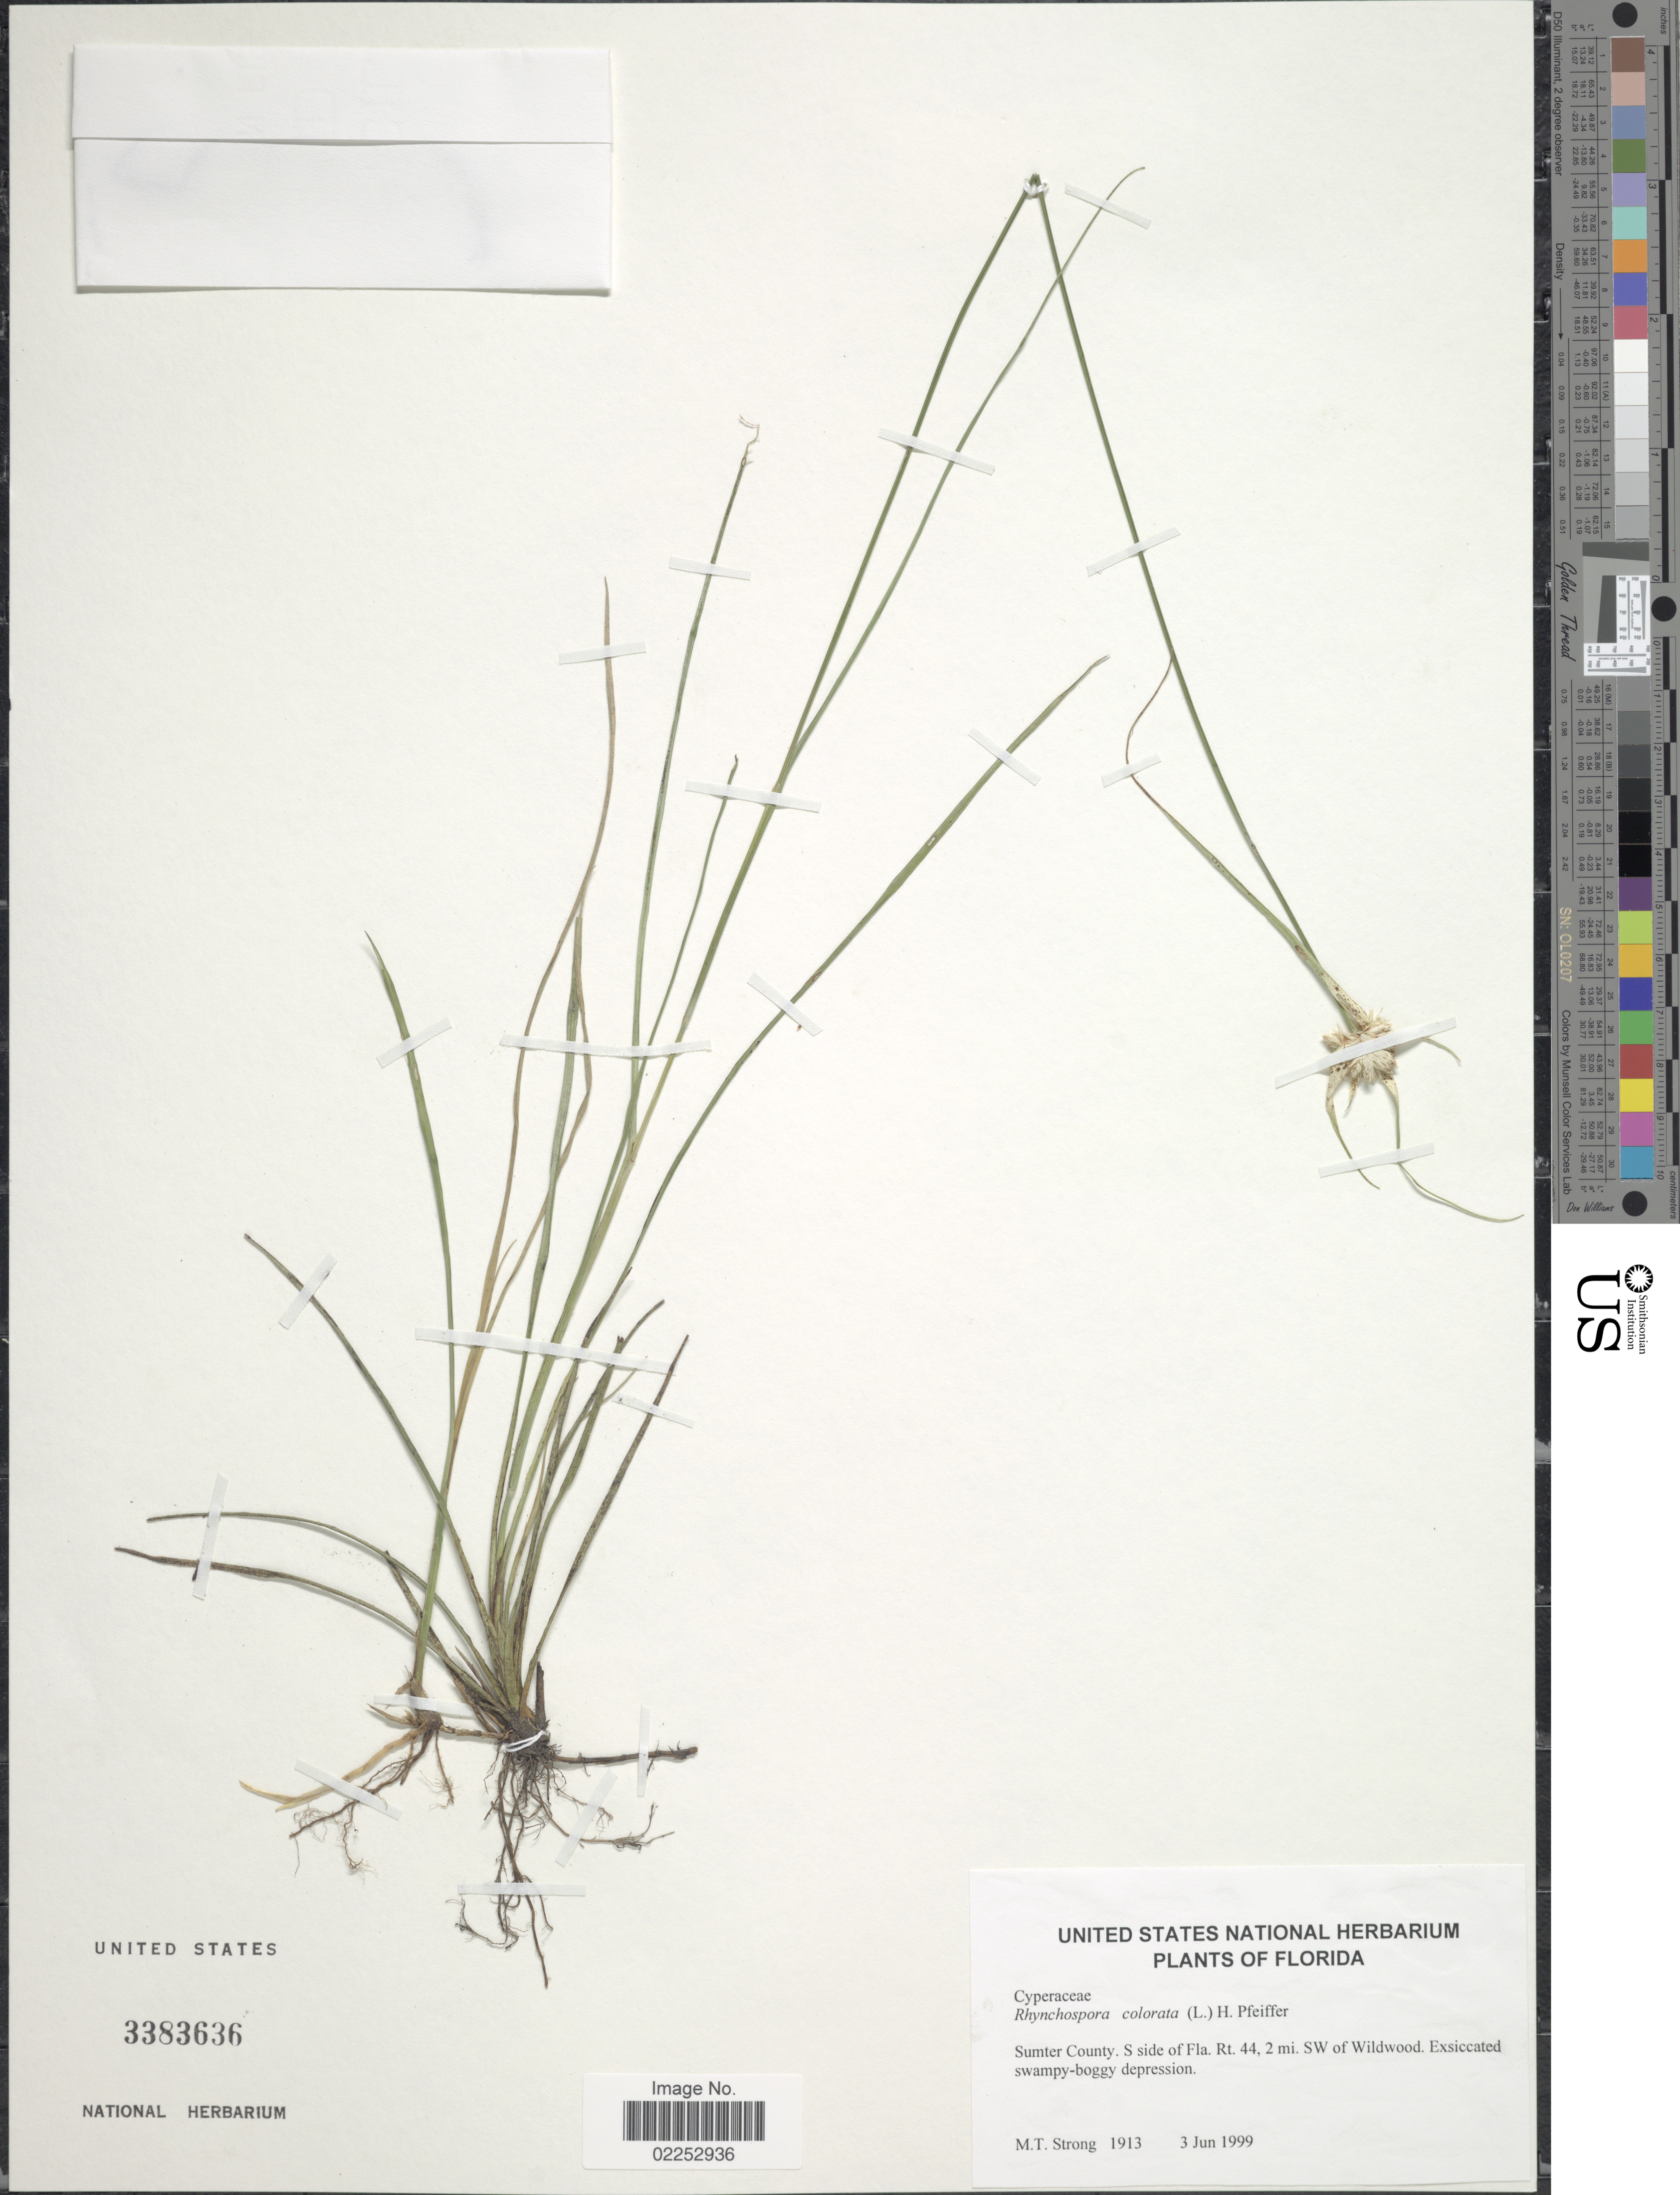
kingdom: Plantae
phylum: Tracheophyta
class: Liliopsida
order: Poales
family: Cyperaceae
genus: Rhynchospora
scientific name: Rhynchospora colorata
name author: (L.) H. Pfeiff.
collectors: M. T. Strong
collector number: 1913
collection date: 1999-06-03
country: United States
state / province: Florida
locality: Sumter County. S side of Fla. Rt. 44, 2 mi. SW of Wildwood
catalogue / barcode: US 3383636